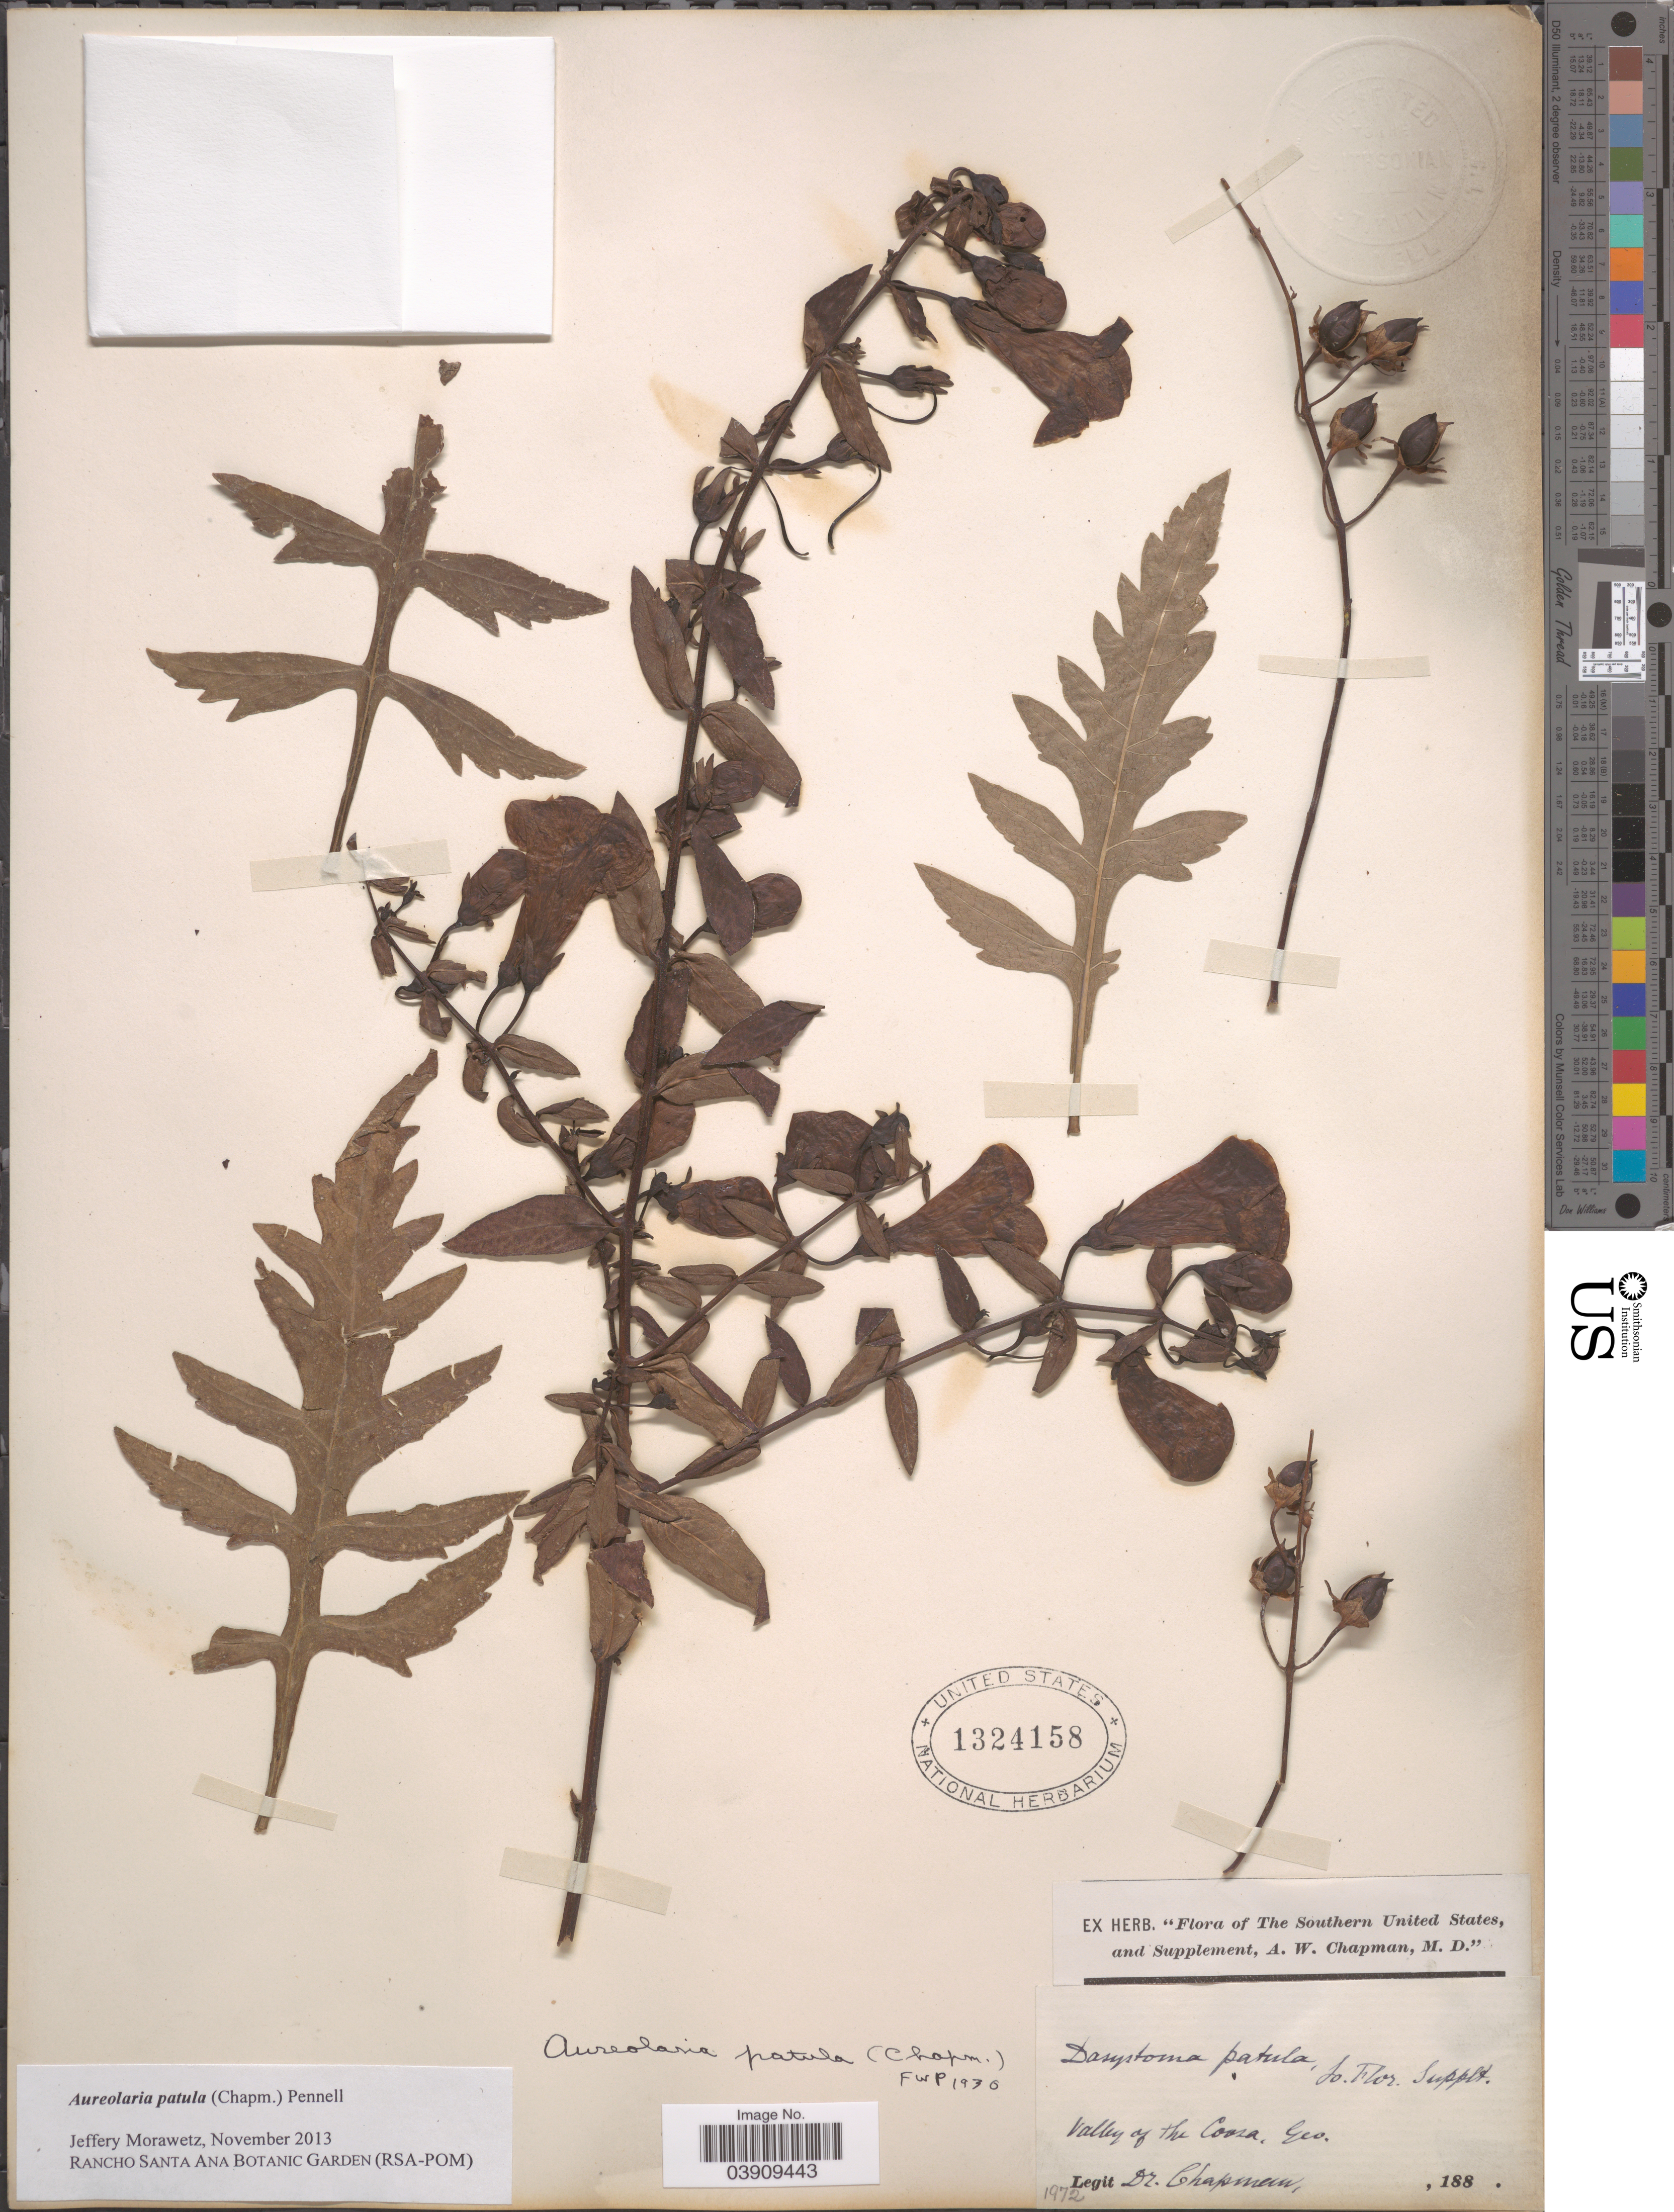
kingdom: Plantae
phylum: Tracheophyta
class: Magnoliopsida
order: Lamiales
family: Orobanchaceae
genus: Aureolaria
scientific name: Aureolaria patula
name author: (Chapm.) Pennell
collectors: A. Chapman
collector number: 1972*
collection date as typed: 188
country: United States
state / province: Georgia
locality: The Southern United States. Valley of the Coosa.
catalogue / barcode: US 1324158